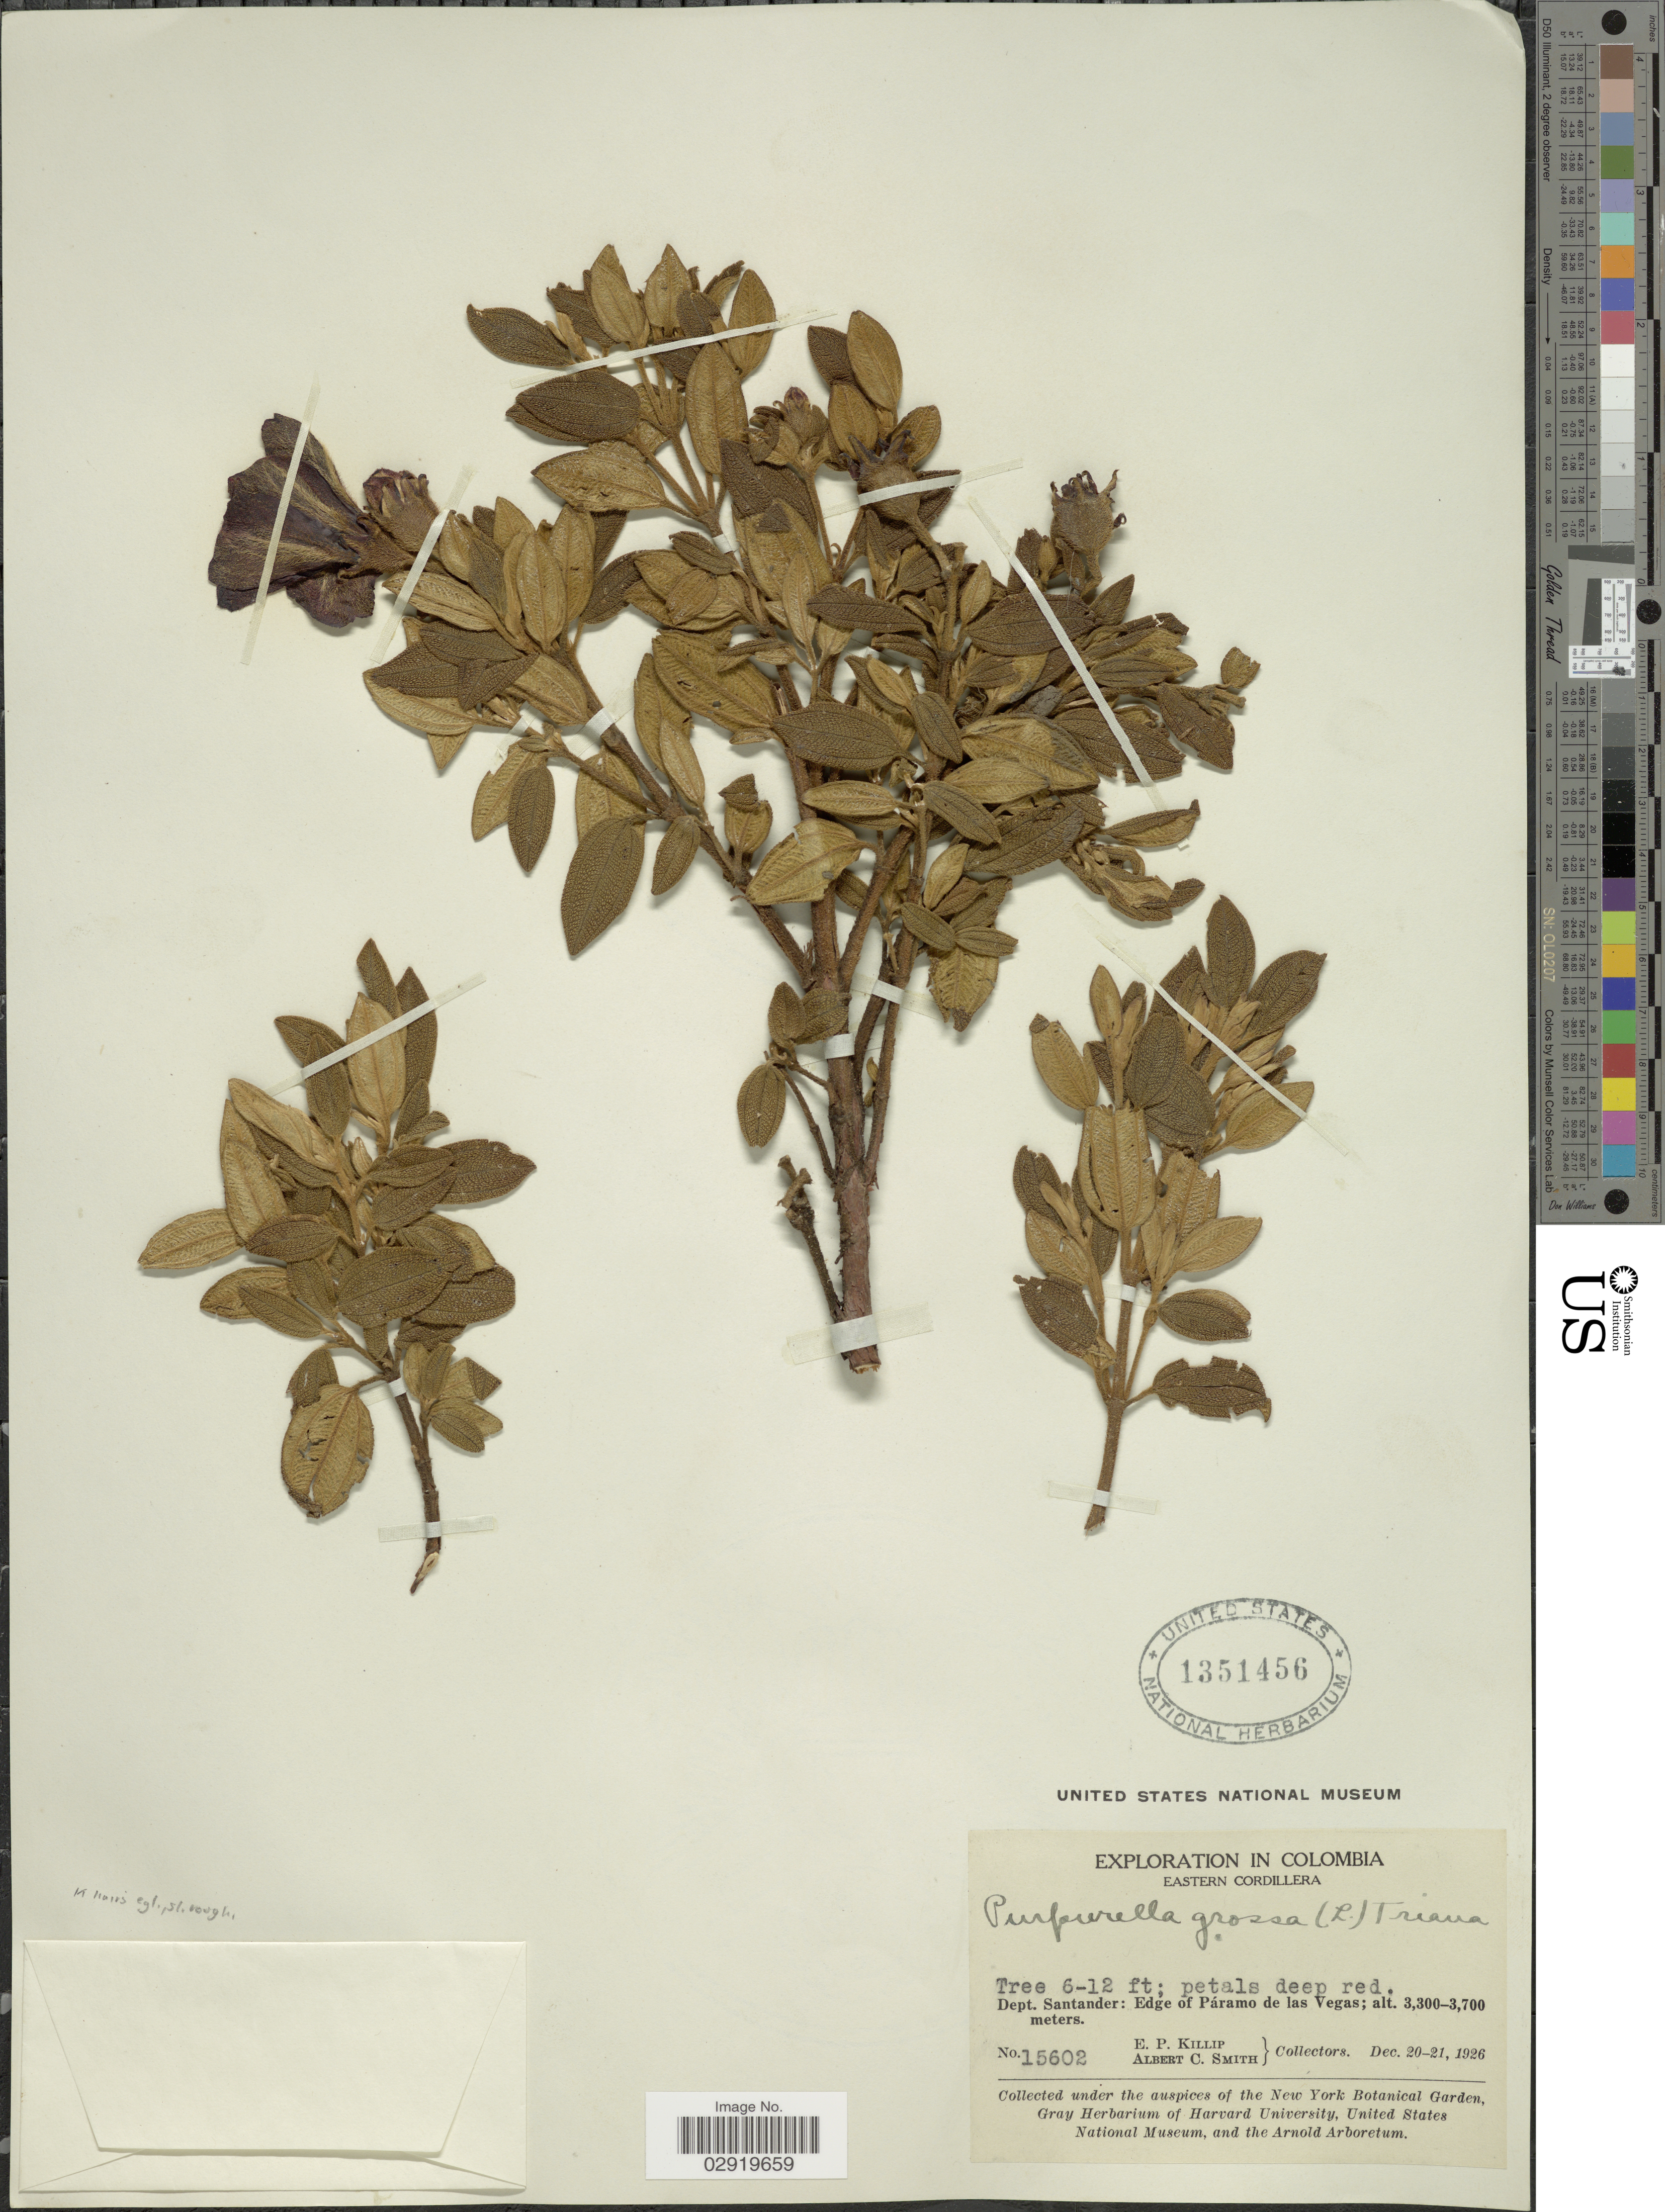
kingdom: Plantae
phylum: Tracheophyta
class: Magnoliopsida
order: Myrtales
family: Melastomataceae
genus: Chaetogastra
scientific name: Chaetogastra grossa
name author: (L. f.) P.J.F. Guim. & Michelang.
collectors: E. P. Killip & A. C. Smith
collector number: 15602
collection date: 1926-12-20/1926-12-21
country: Colombia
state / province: Santander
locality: Eastern Cordillera. Dept. Santander: Edge of Páramo de las Vegas.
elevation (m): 3300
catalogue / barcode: US 1351456